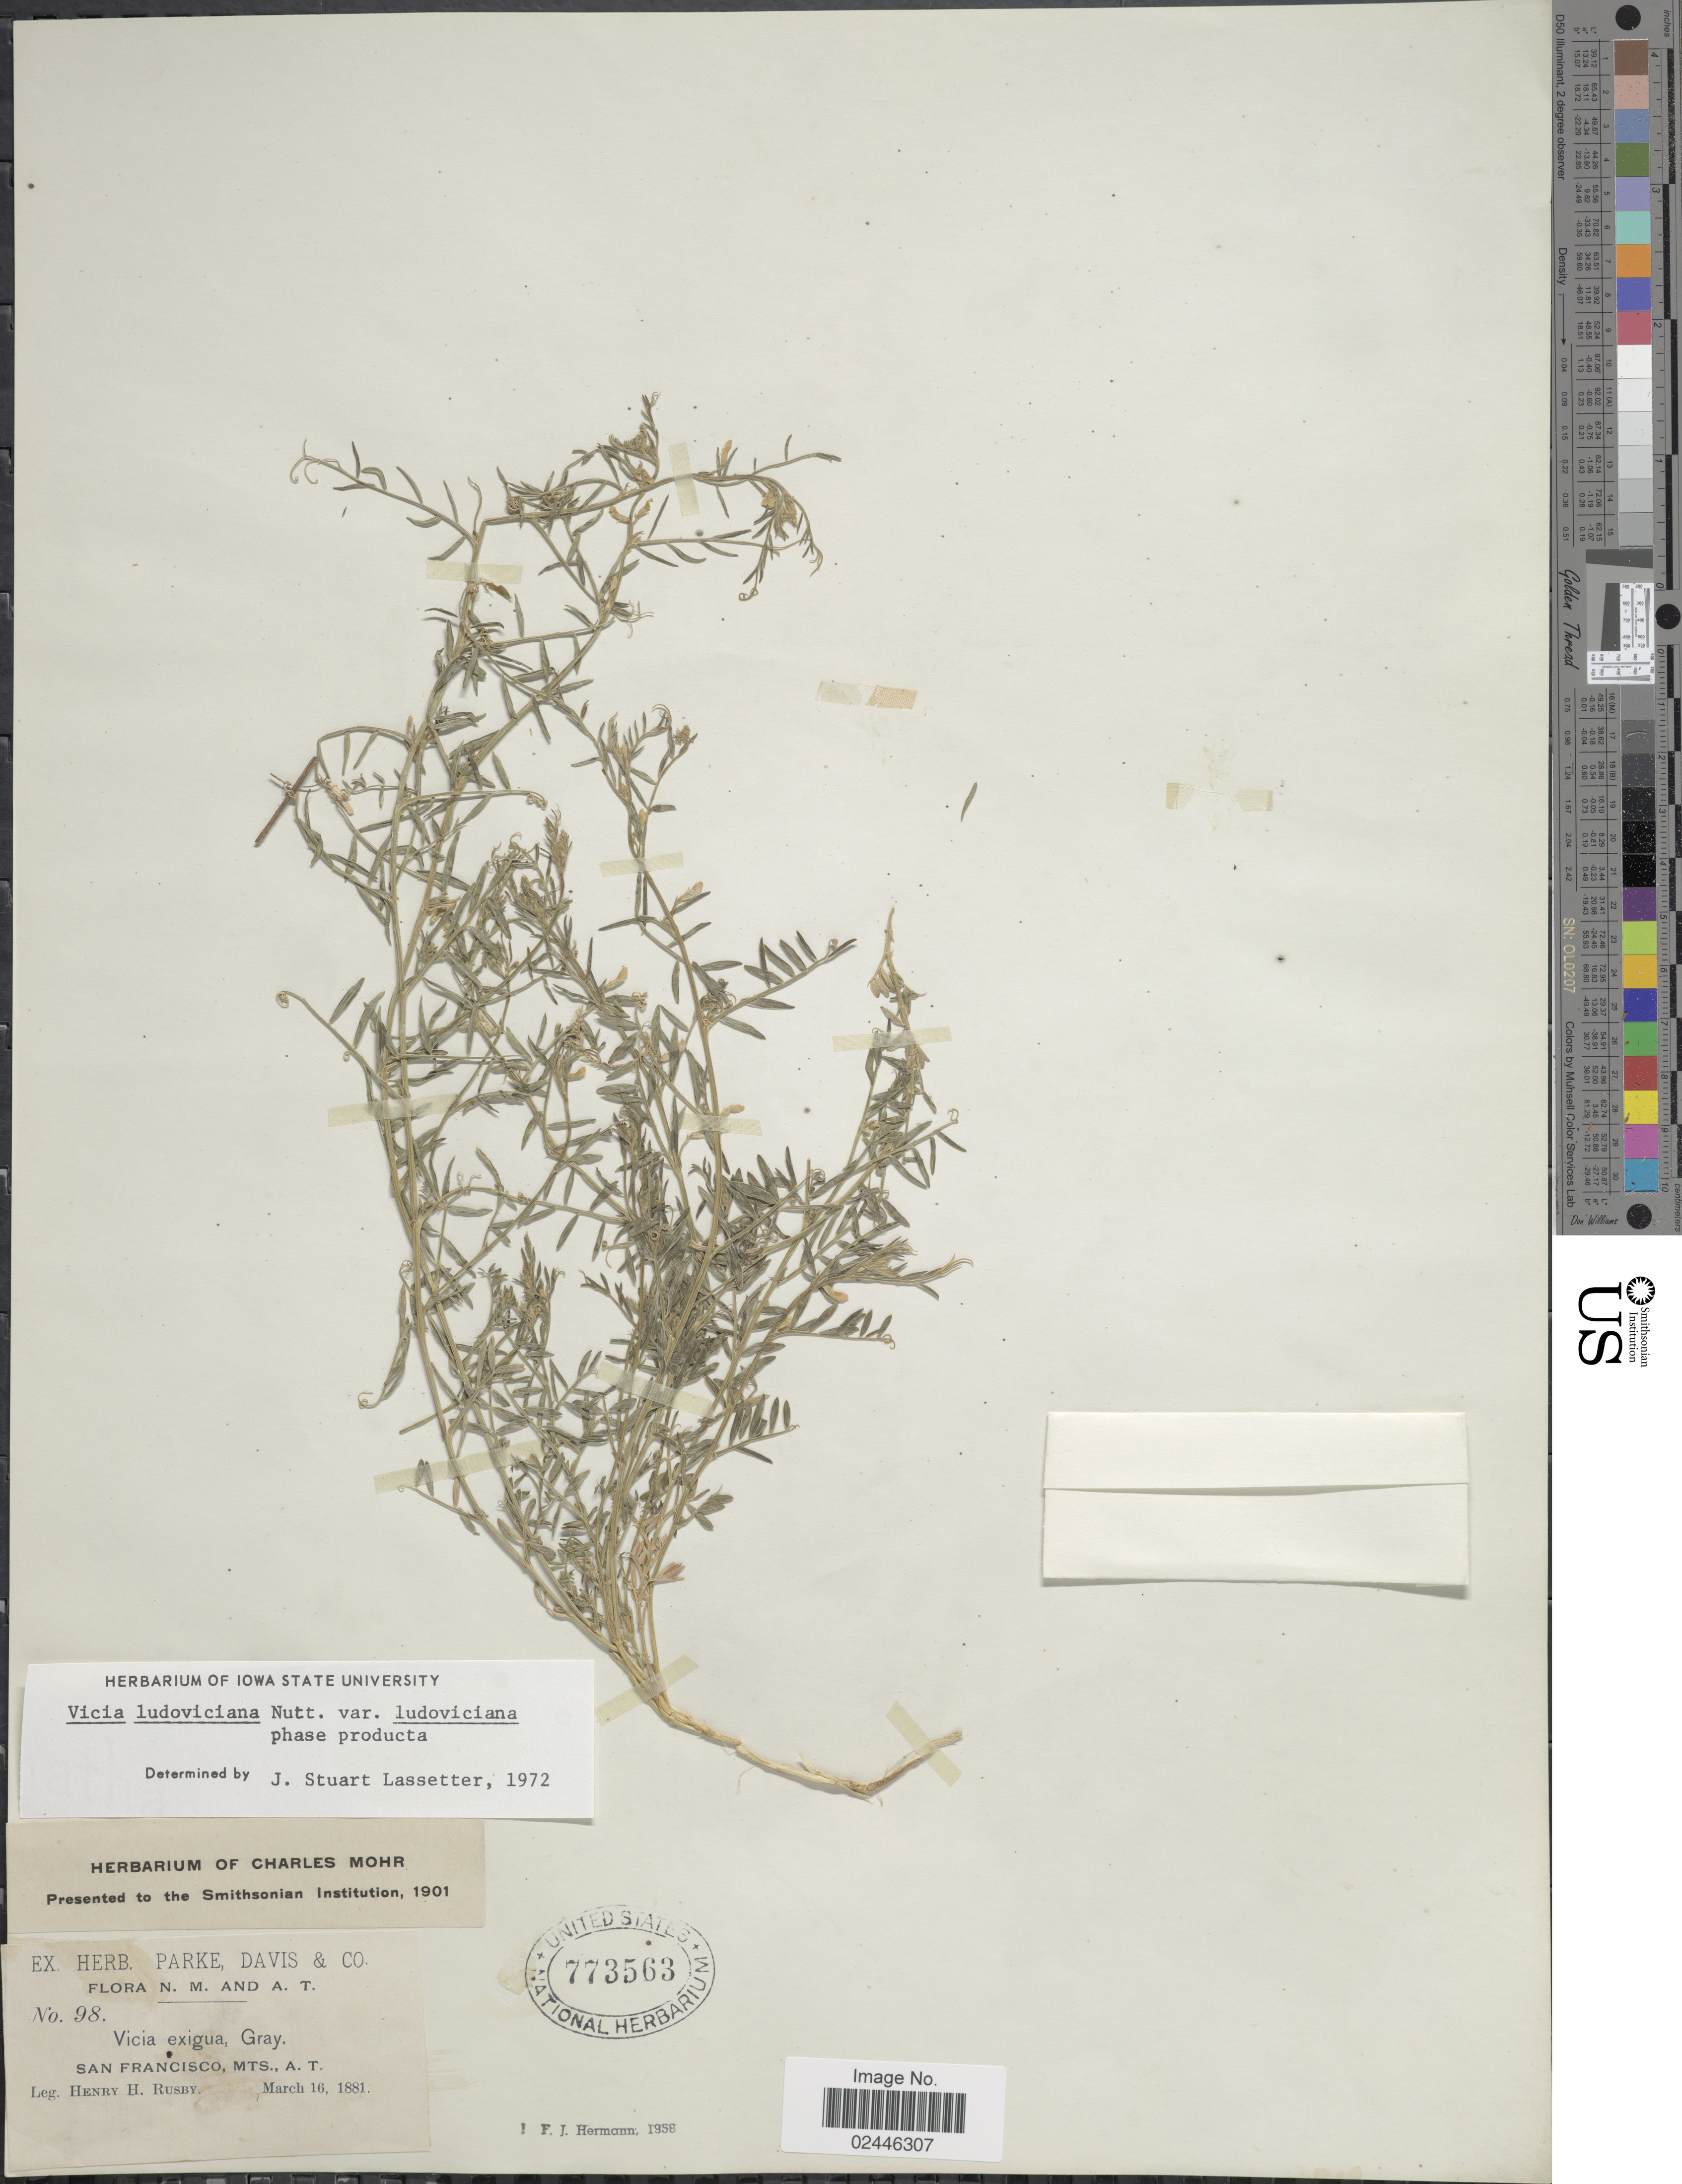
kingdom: Plantae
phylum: Tracheophyta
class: Magnoliopsida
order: Fabales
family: Fabaceae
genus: Vicia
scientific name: Vicia ludoviciana var. ludoviciana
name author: Nutt. ex Torr. & A. Gray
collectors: H. H. Rusby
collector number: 98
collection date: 1881-03-16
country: United States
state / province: New Mexico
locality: N.M. and A.T. San Francisco Mts.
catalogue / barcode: US 773563